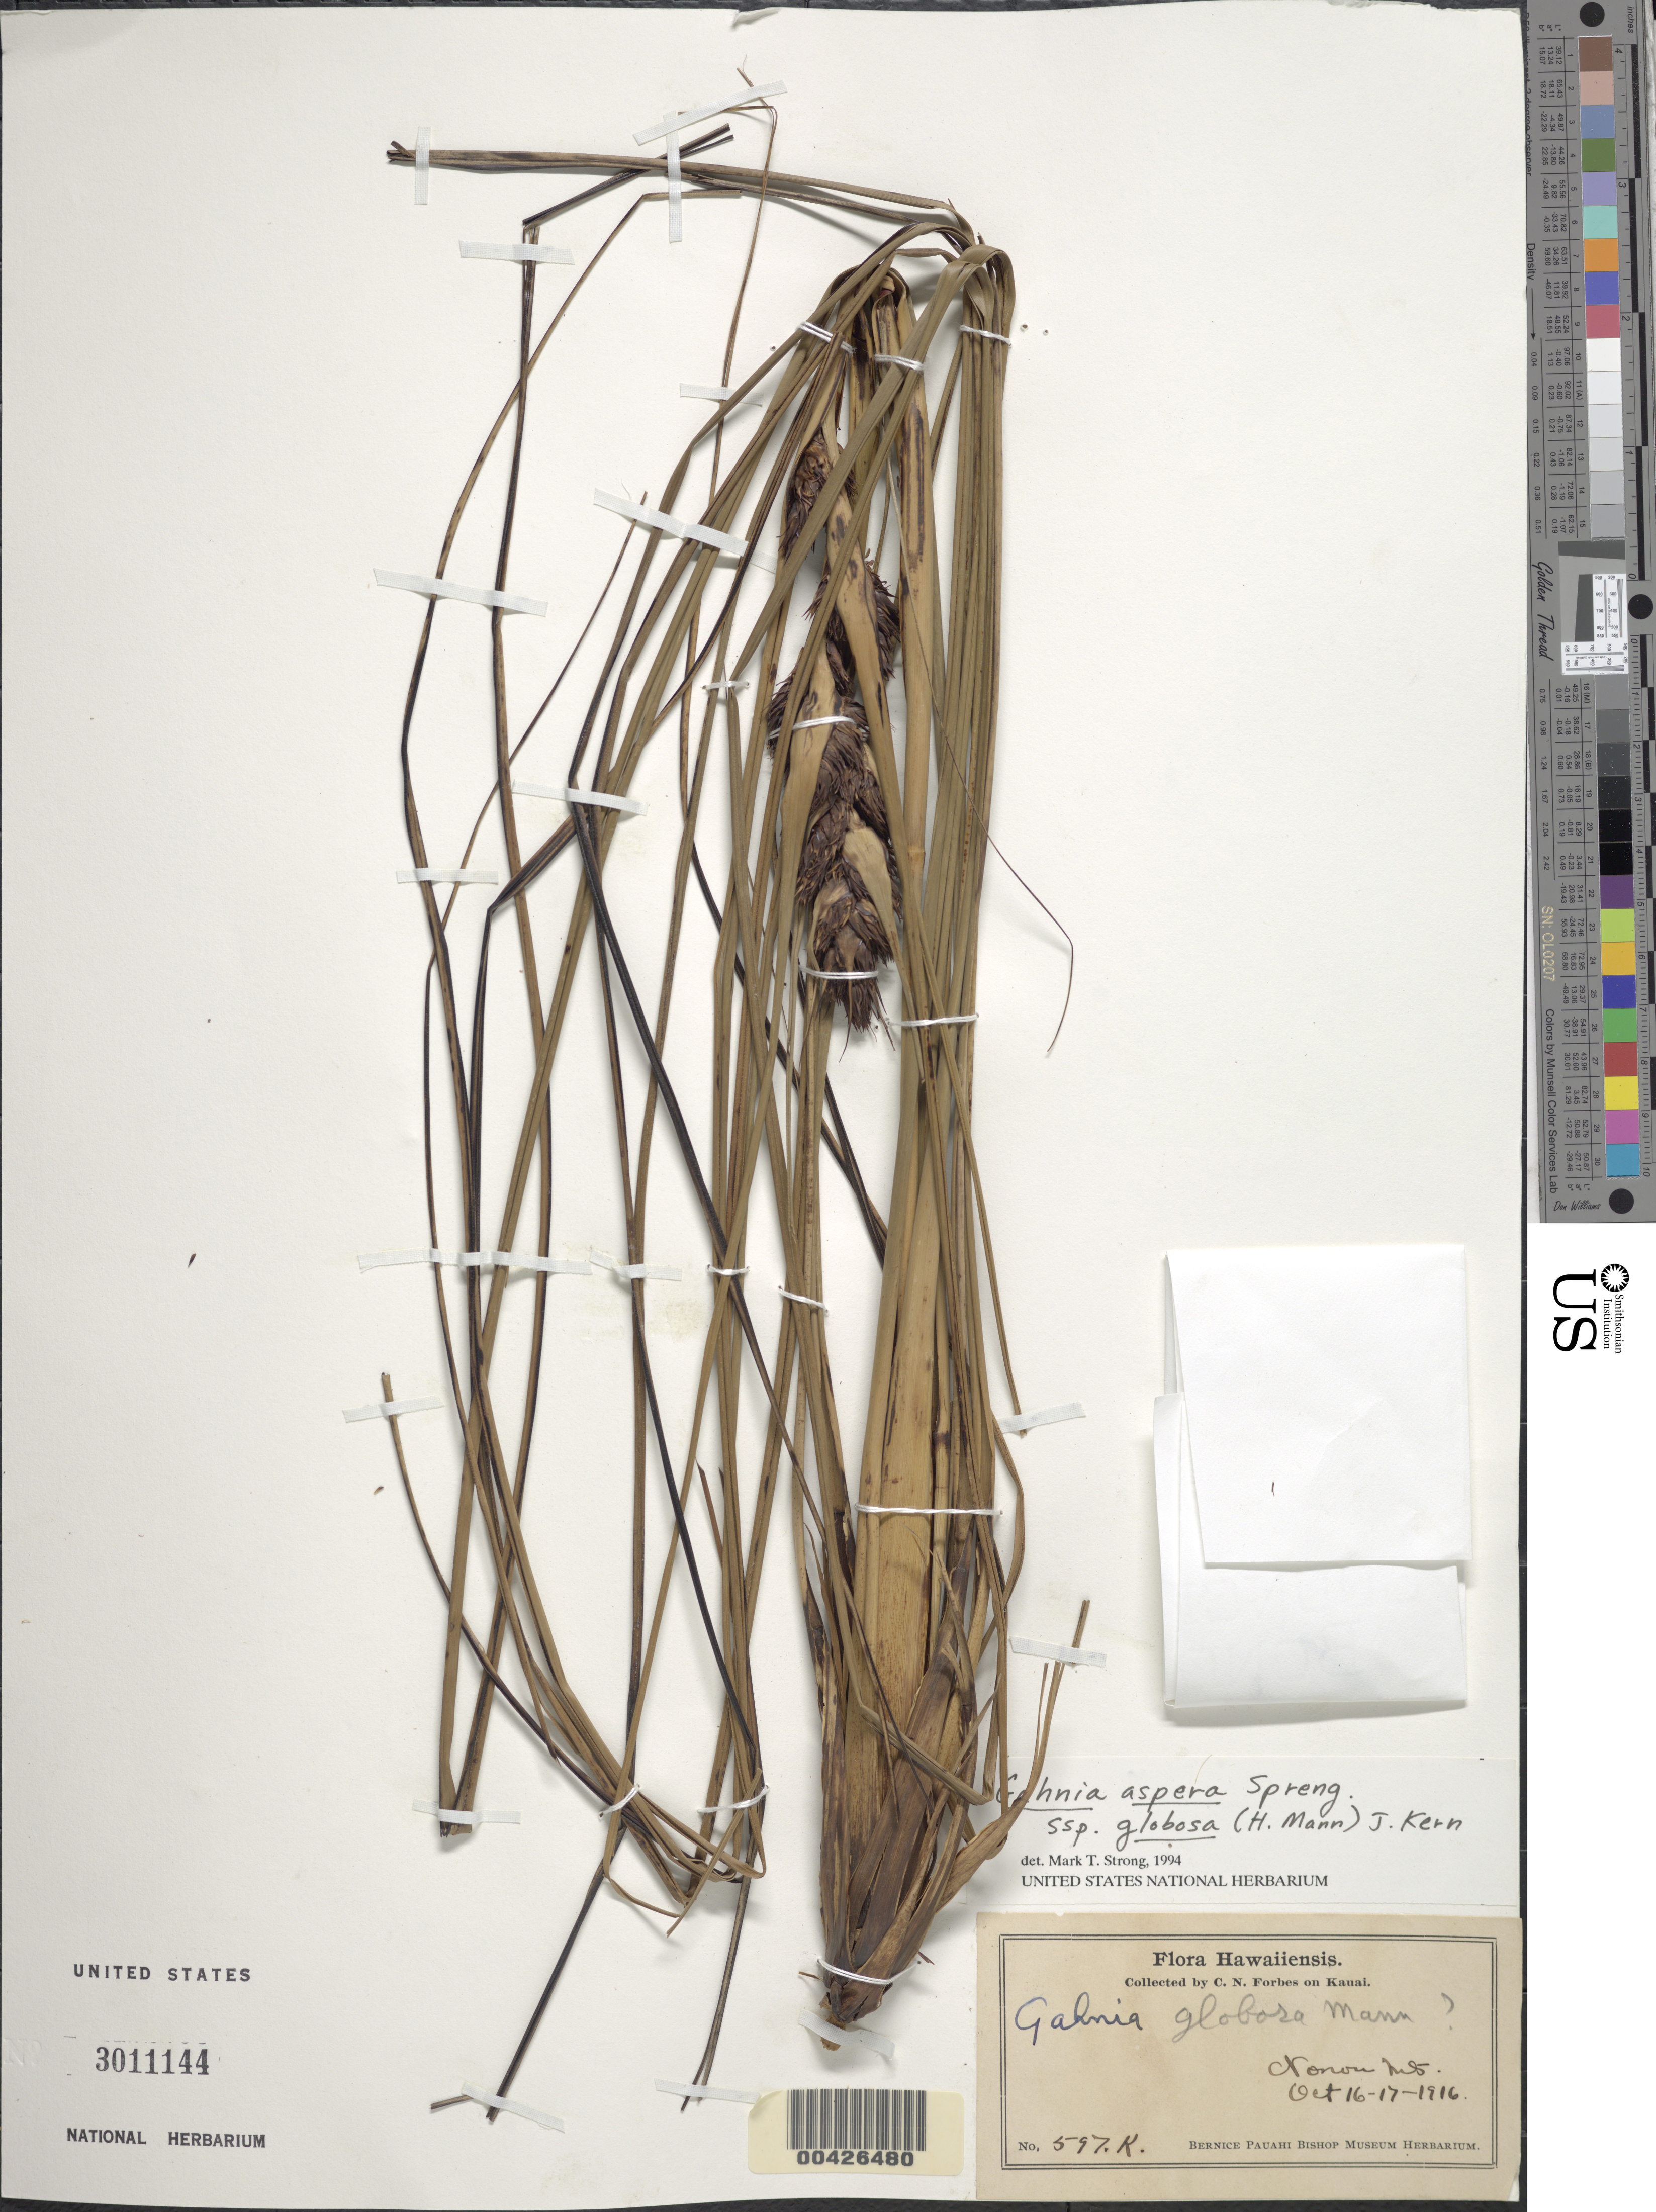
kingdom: Plantae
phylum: Tracheophyta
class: Liliopsida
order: Poales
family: Cyperaceae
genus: Gahnia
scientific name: Gahnia aspera subsp. globosa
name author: (H. Mann) J. Kern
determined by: Strong, Mark T., (BOT), Smithsonian Institution - National Museum of Natural History (UNITED STATES)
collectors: C. N. Forbes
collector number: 597.K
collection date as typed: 16 Oct 1916 to 17 Oct 1916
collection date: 1916-10-16/1916-10-17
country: United States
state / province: Hawaii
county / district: Kauai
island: Kaua'i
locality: Nonou Mts.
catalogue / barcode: US 3011144